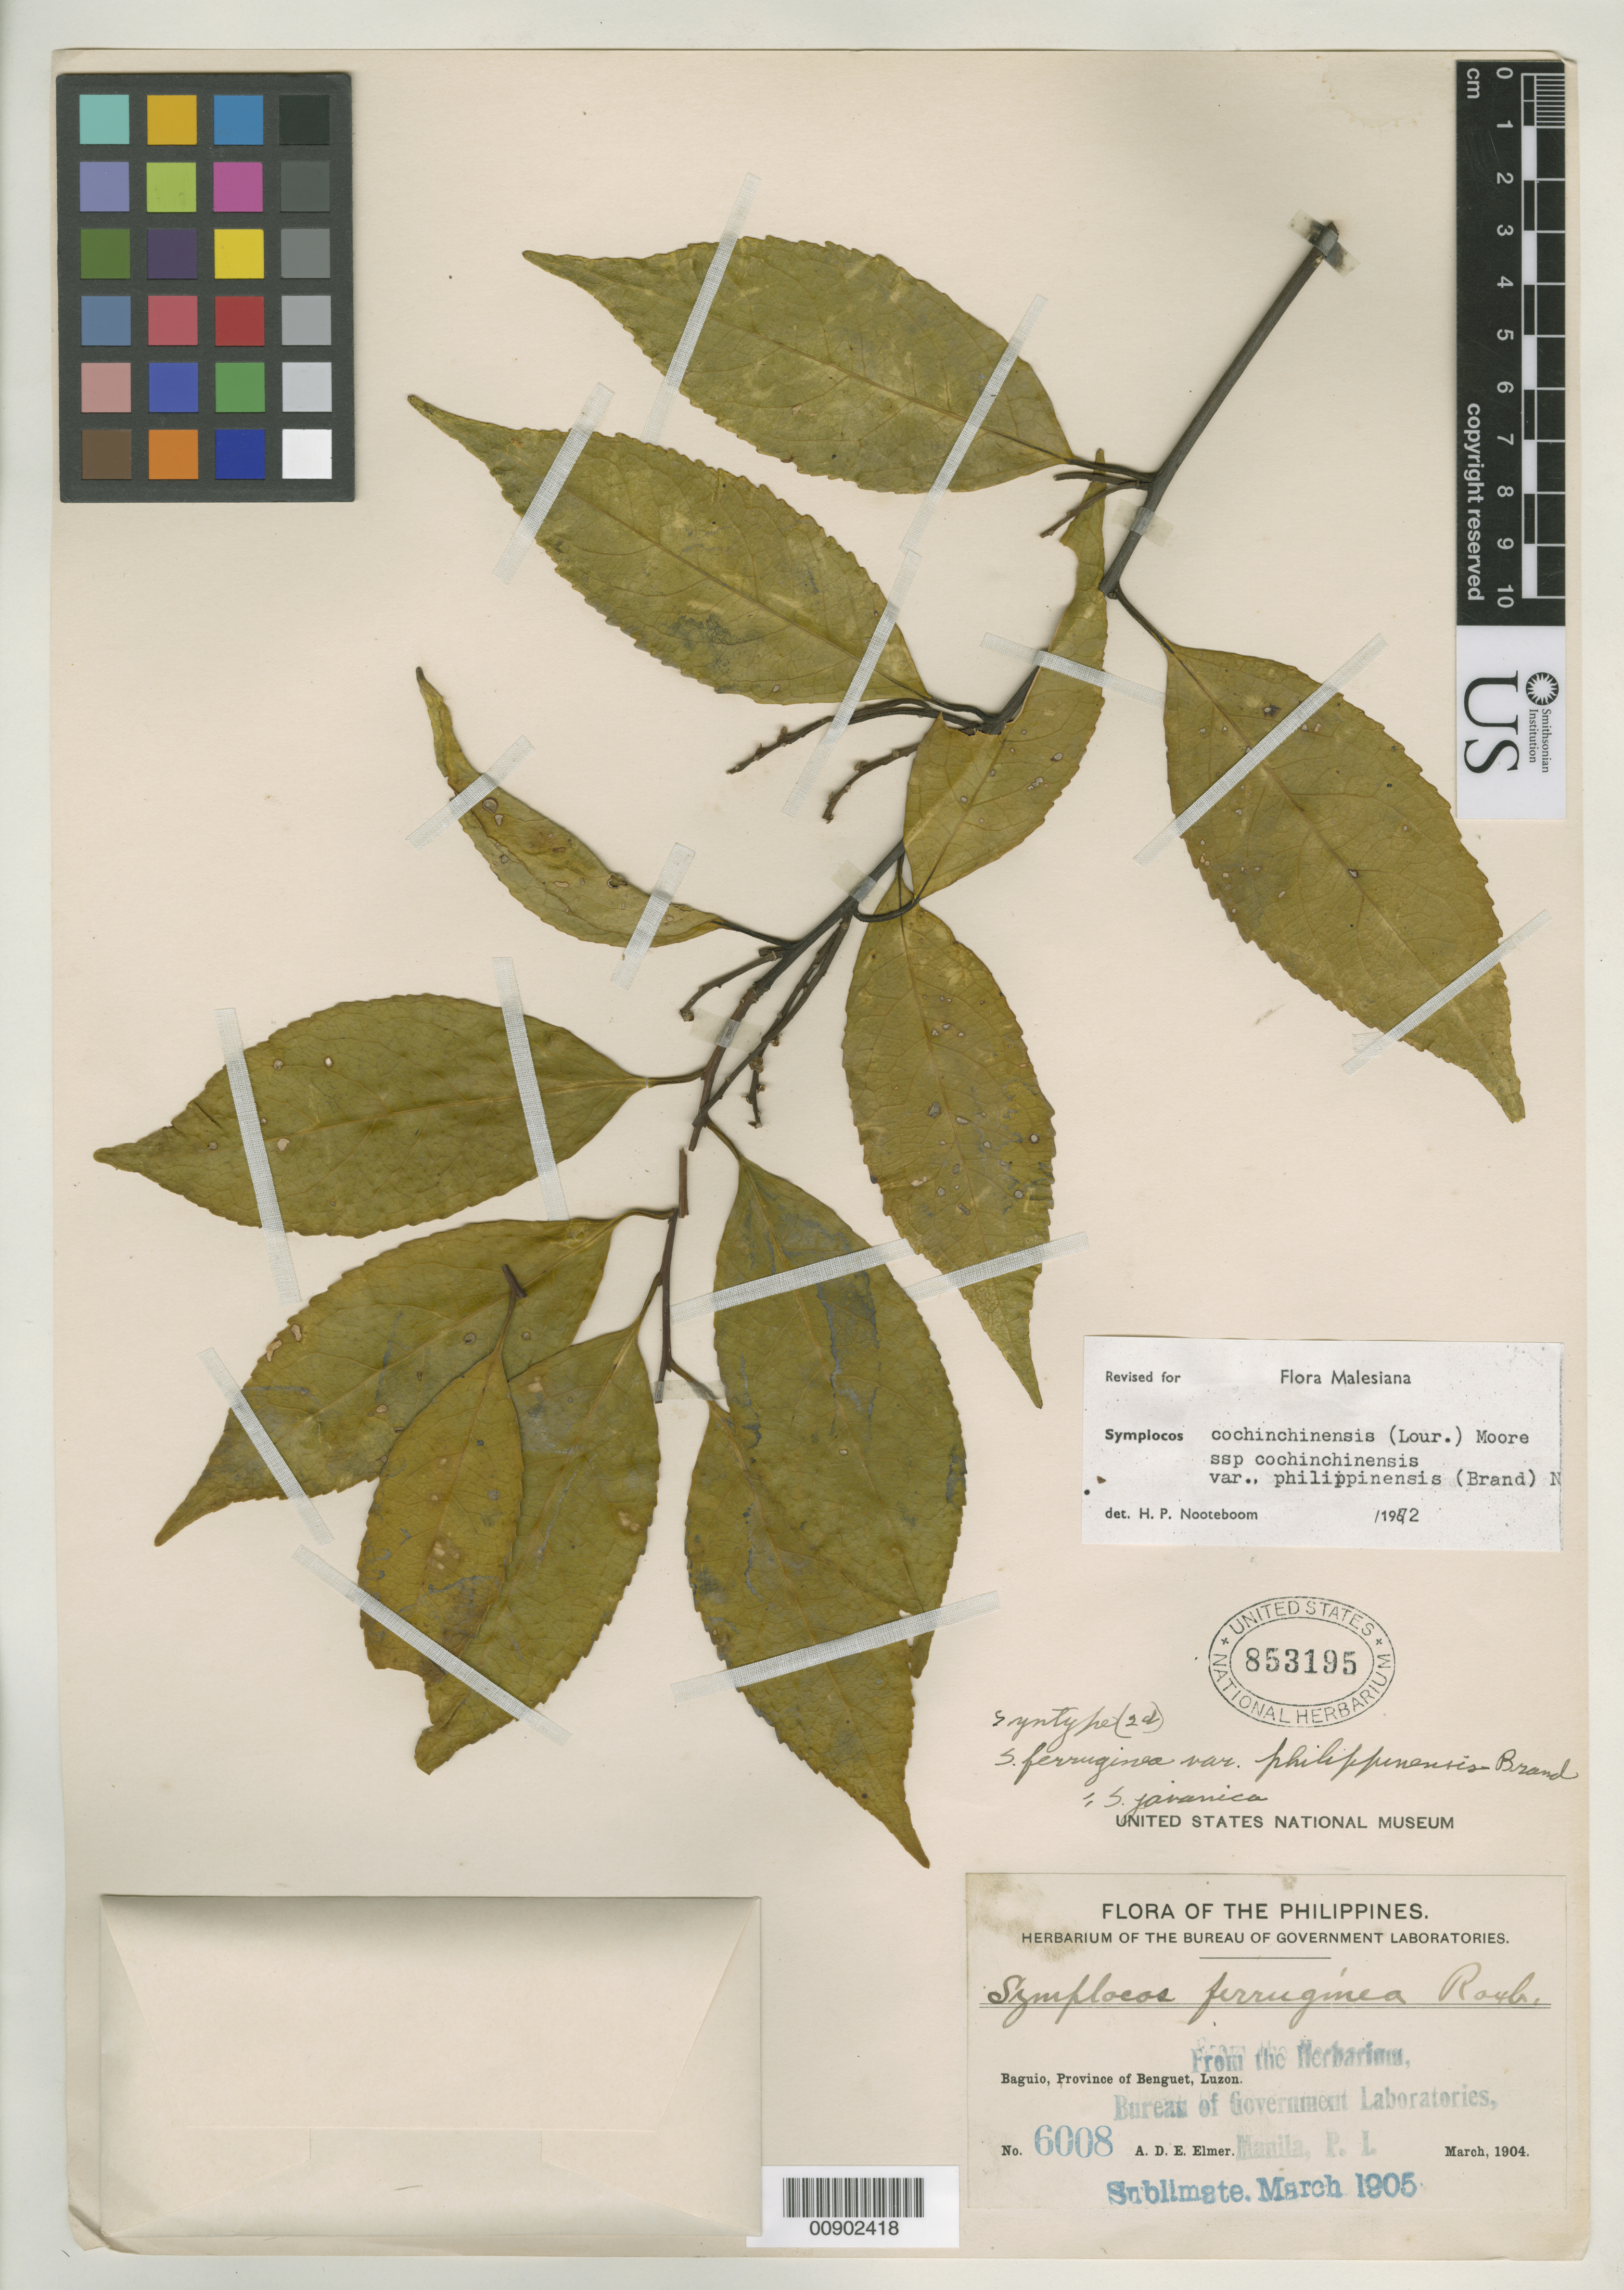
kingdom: Plantae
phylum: Tracheophyta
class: Magnoliopsida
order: Ericales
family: Symplocaceae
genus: Symplocos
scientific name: Symplocos ferruginea var. philippinensis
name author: Brand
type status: Syntype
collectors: A. D. E. Elmer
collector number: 6008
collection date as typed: Mar 1904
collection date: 1904-03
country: Philippines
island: Luzon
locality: Baguio, Province of Benguet, Luzon.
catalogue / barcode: US 853195